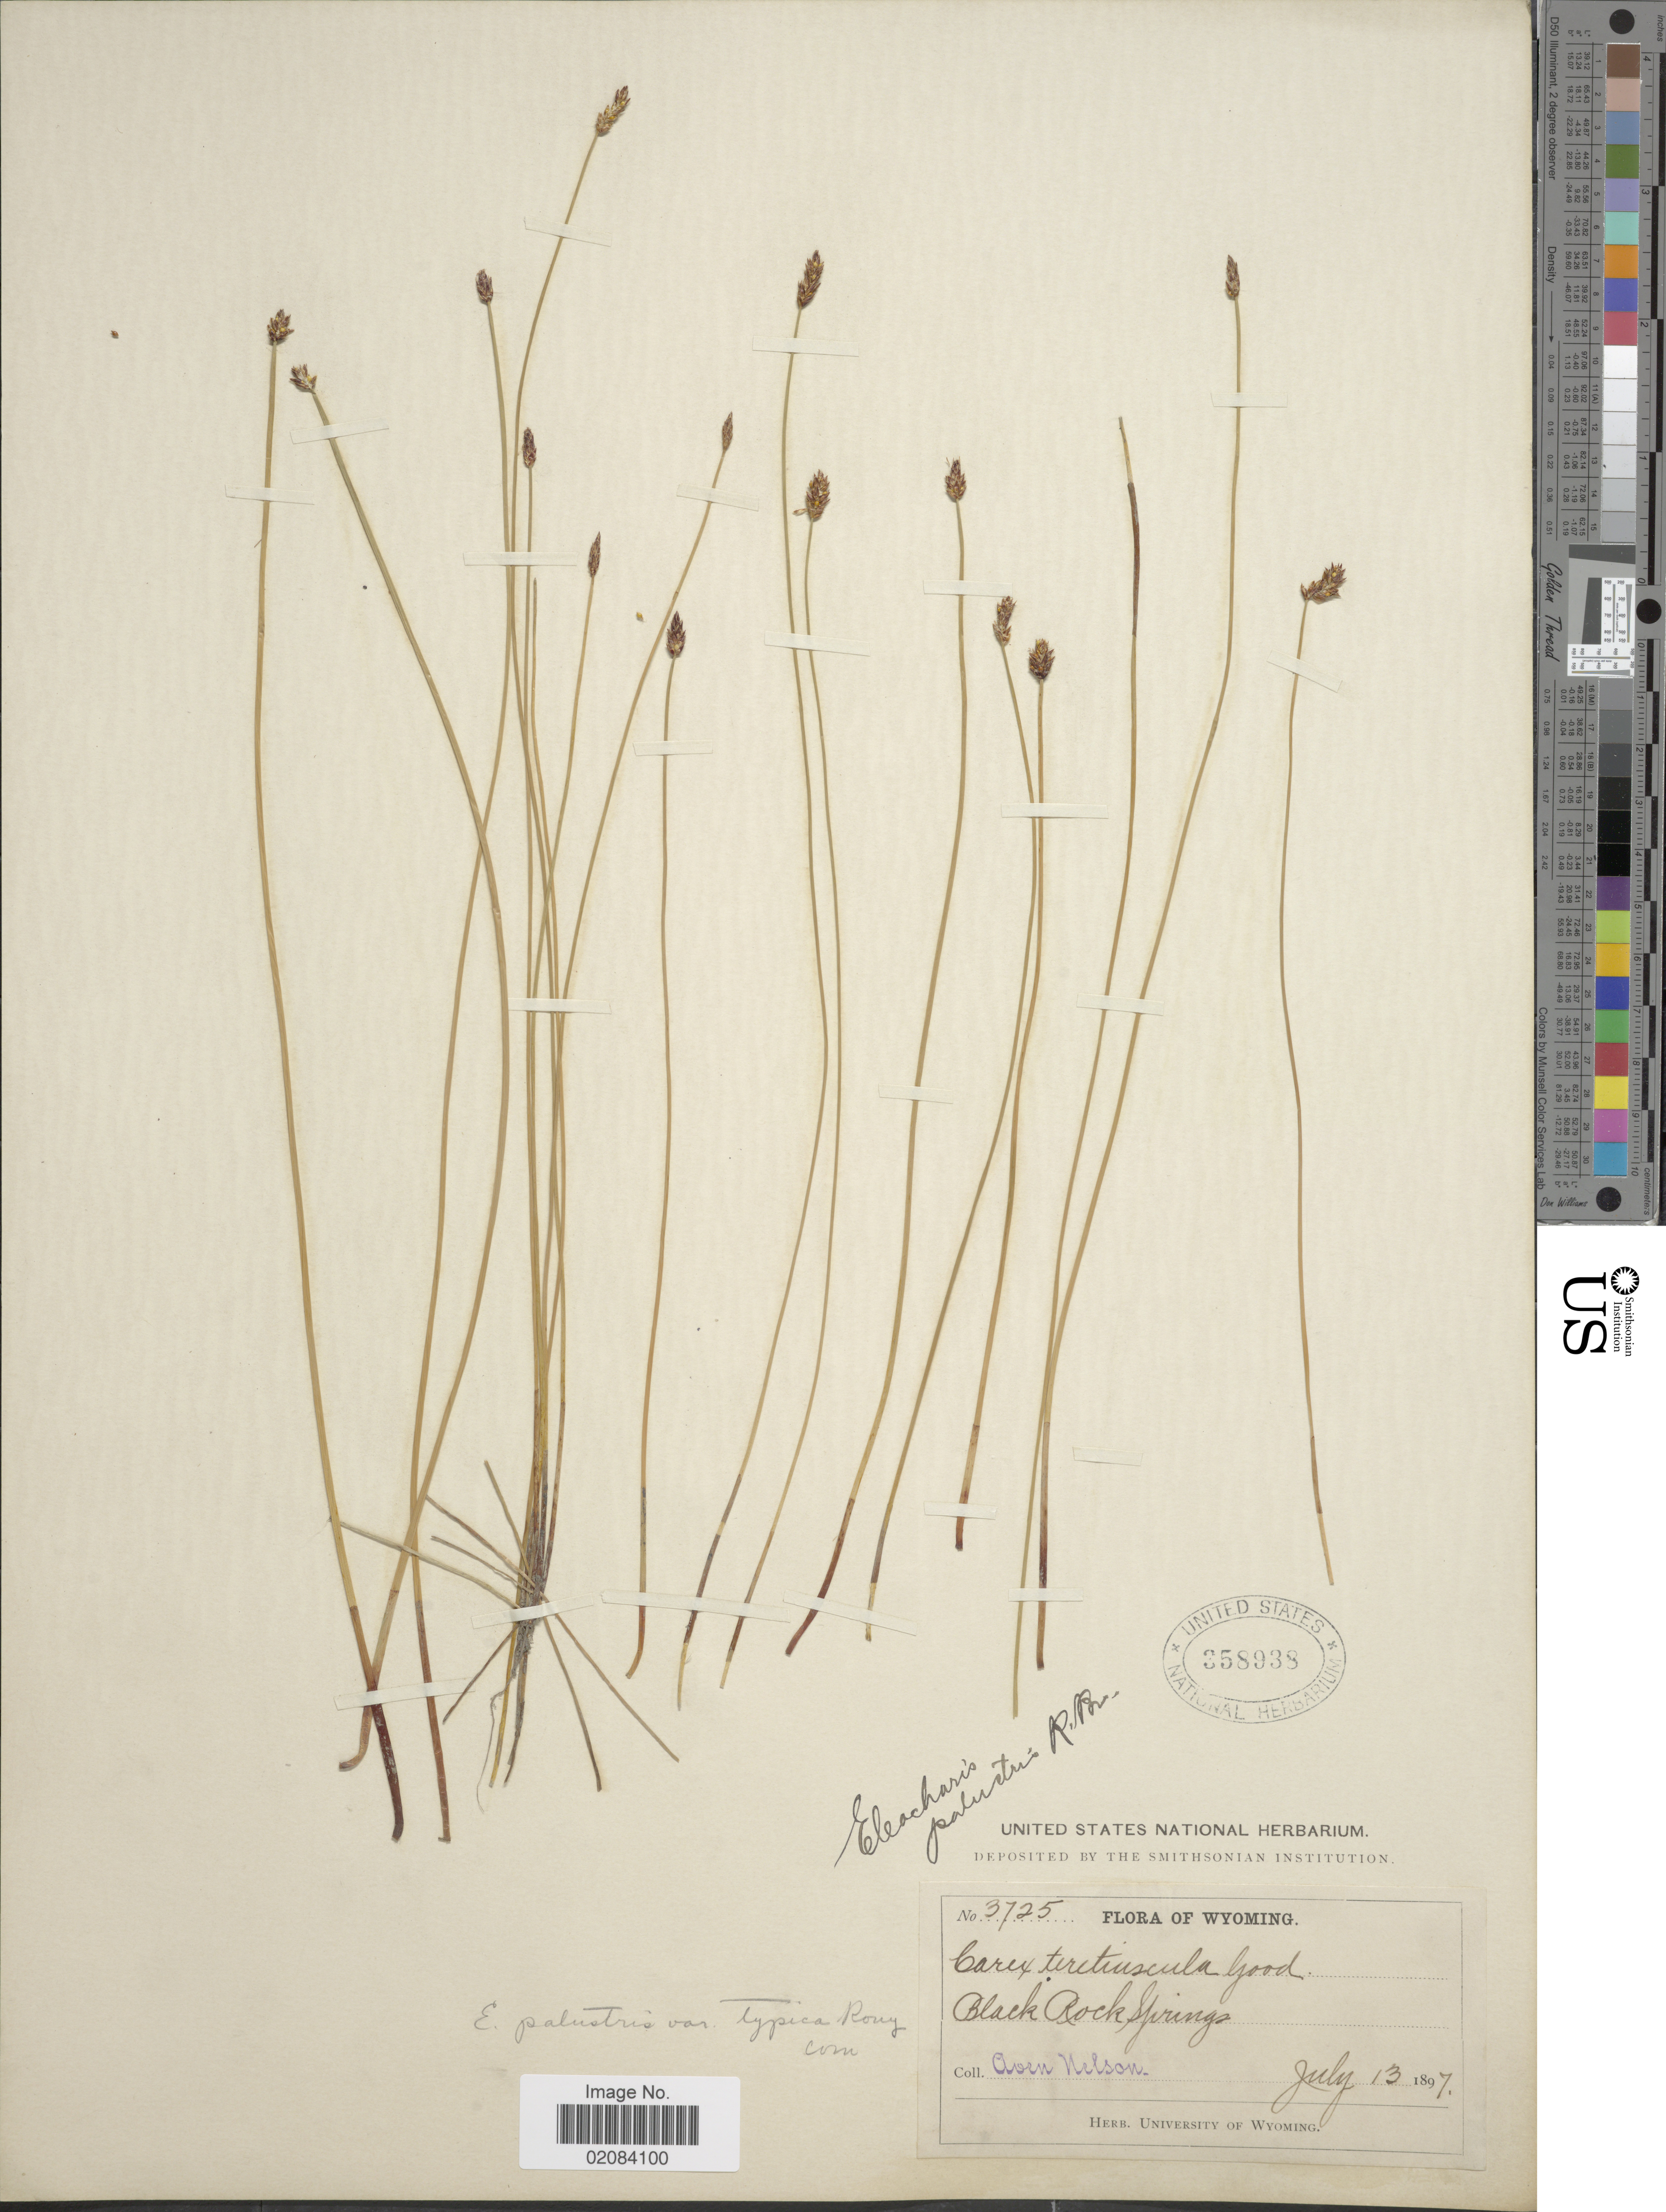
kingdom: Plantae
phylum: Tracheophyta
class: Liliopsida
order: Poales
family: Cyperaceae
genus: Eleocharis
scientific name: Eleocharis palustris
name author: (L.) Roem. & Schult.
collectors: A. Nelson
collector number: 3725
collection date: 1897-07-13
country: United States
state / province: Wyoming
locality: Black Rock Springs. Wyoming.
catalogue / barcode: US 358938